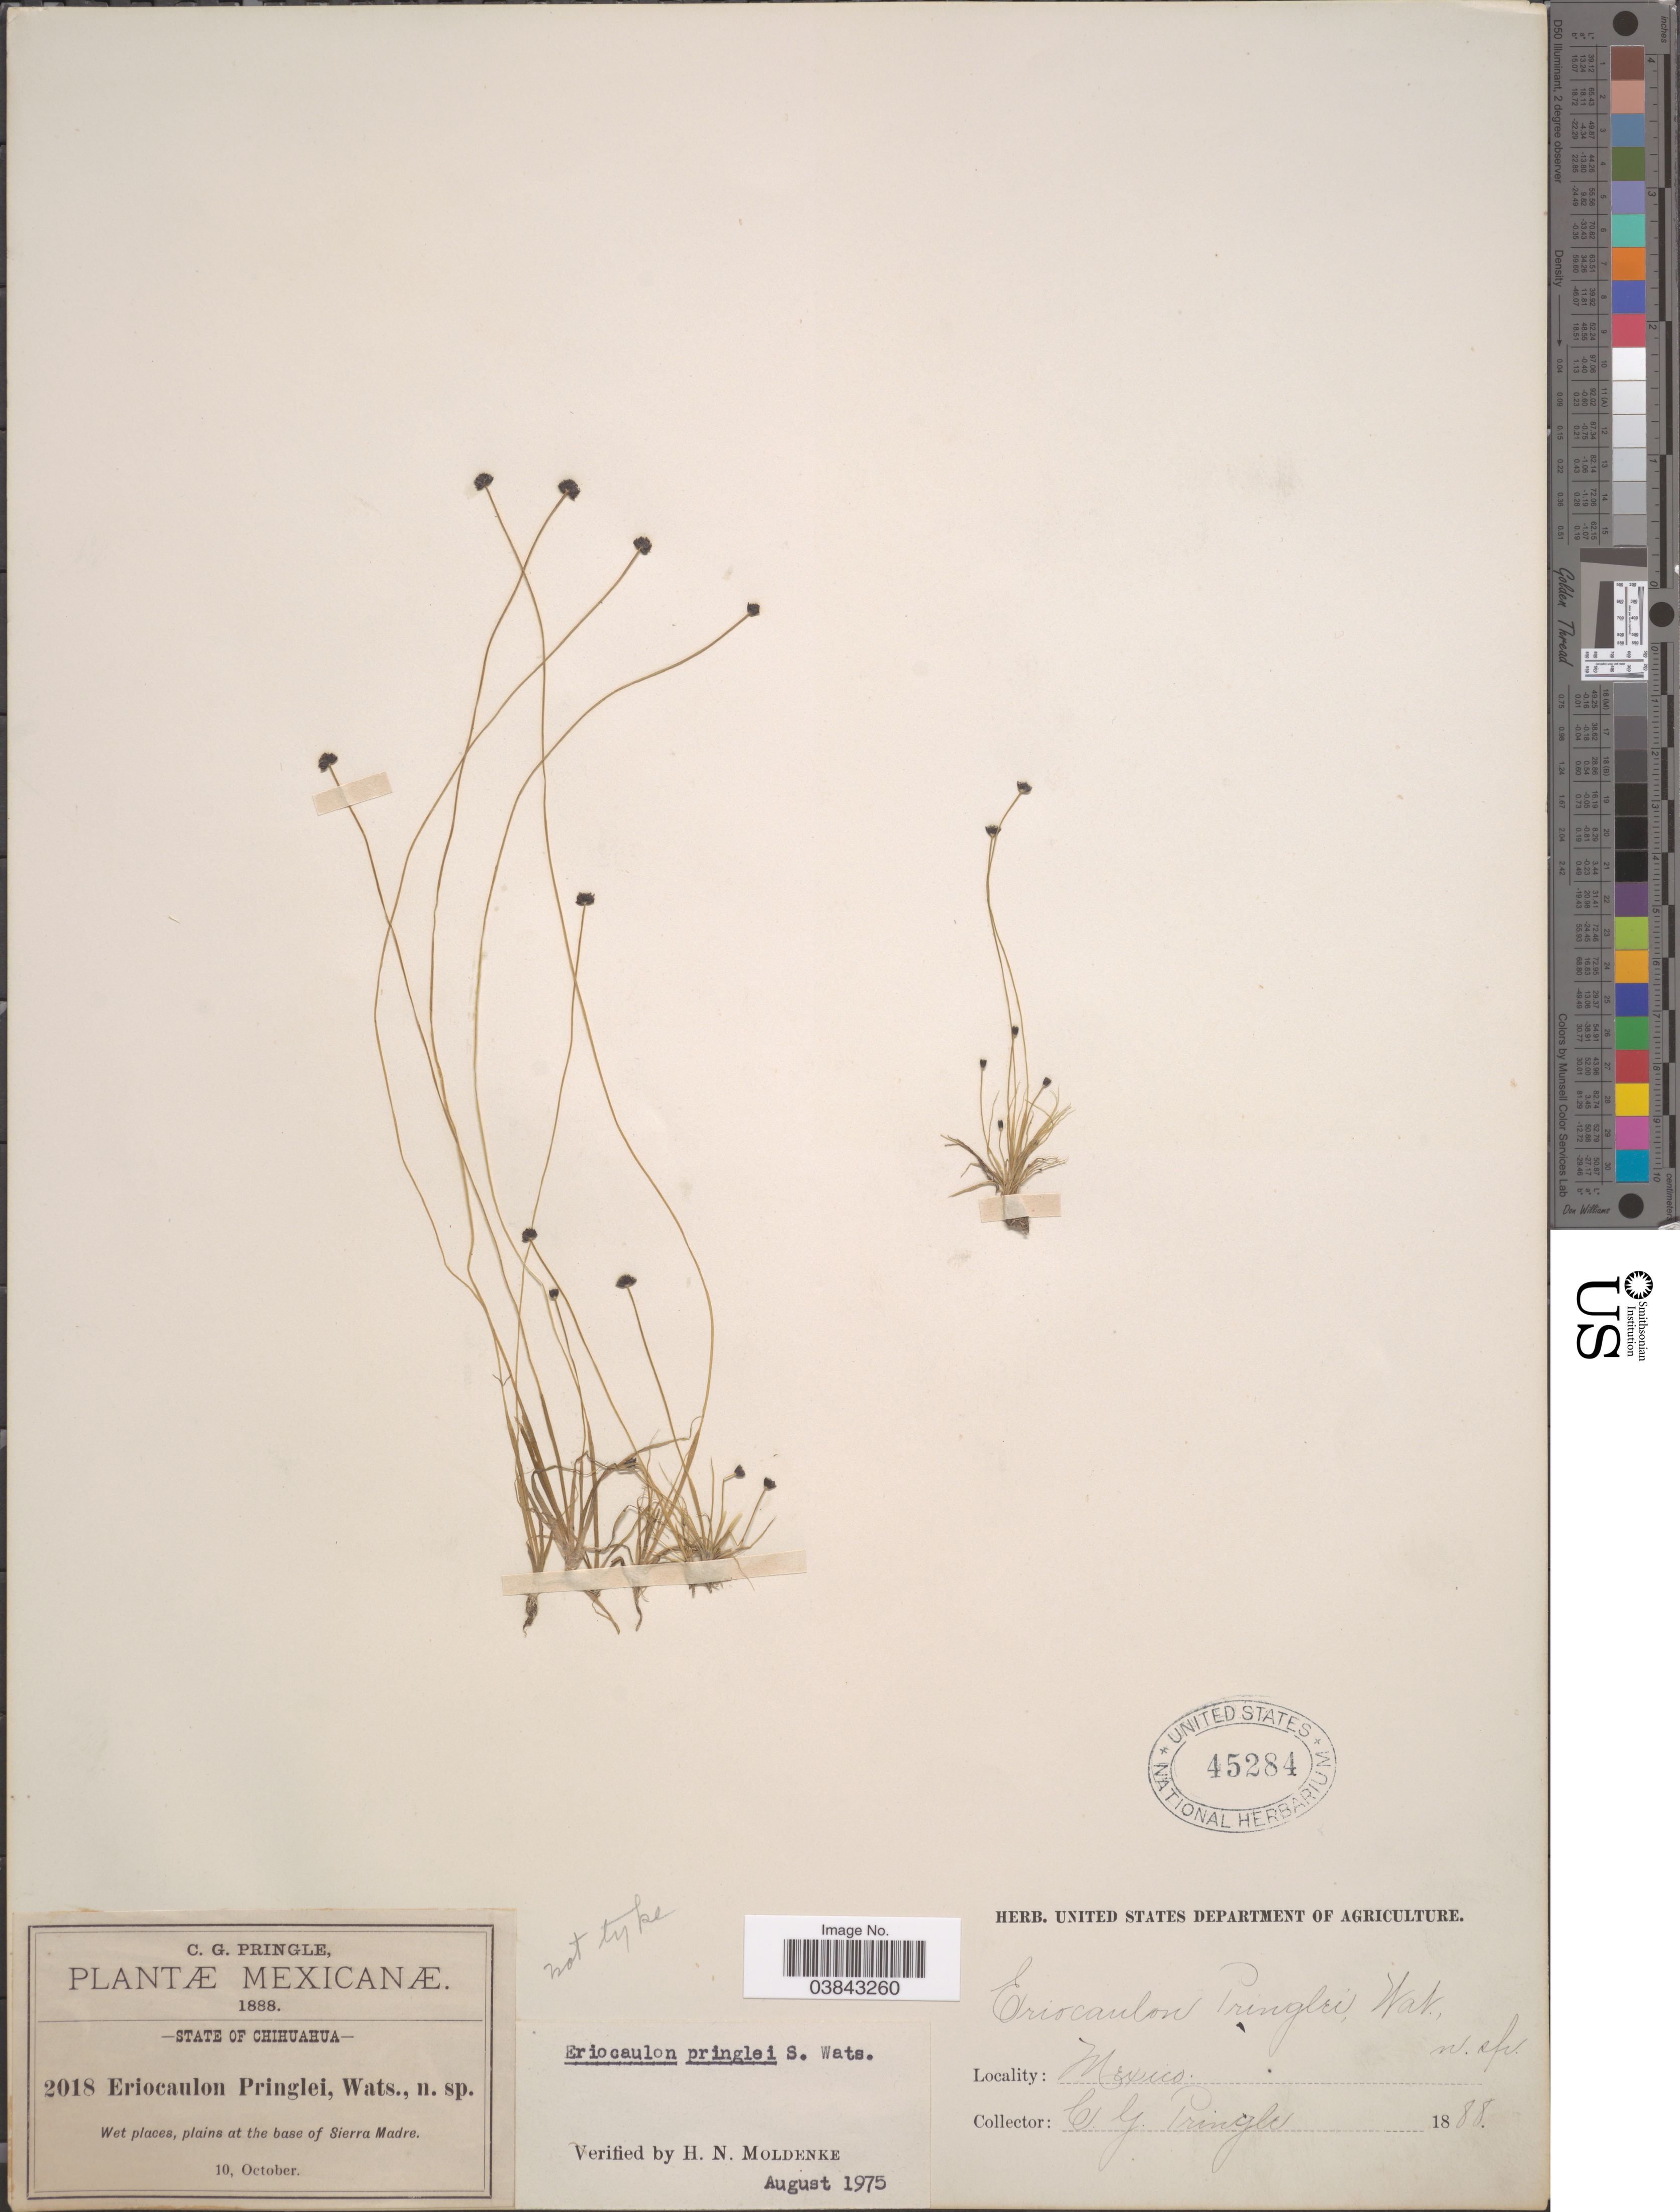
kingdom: Plantae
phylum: Tracheophyta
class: Liliopsida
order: Poales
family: Eriocaulaceae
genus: Eriocaulon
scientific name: Eriocaulon pringlei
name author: S. Watson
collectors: C. G. Pringle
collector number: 2018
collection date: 1888-10-10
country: Mexico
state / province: Chihuahua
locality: Plains at the base of Sierra Madre.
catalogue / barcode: US 45284